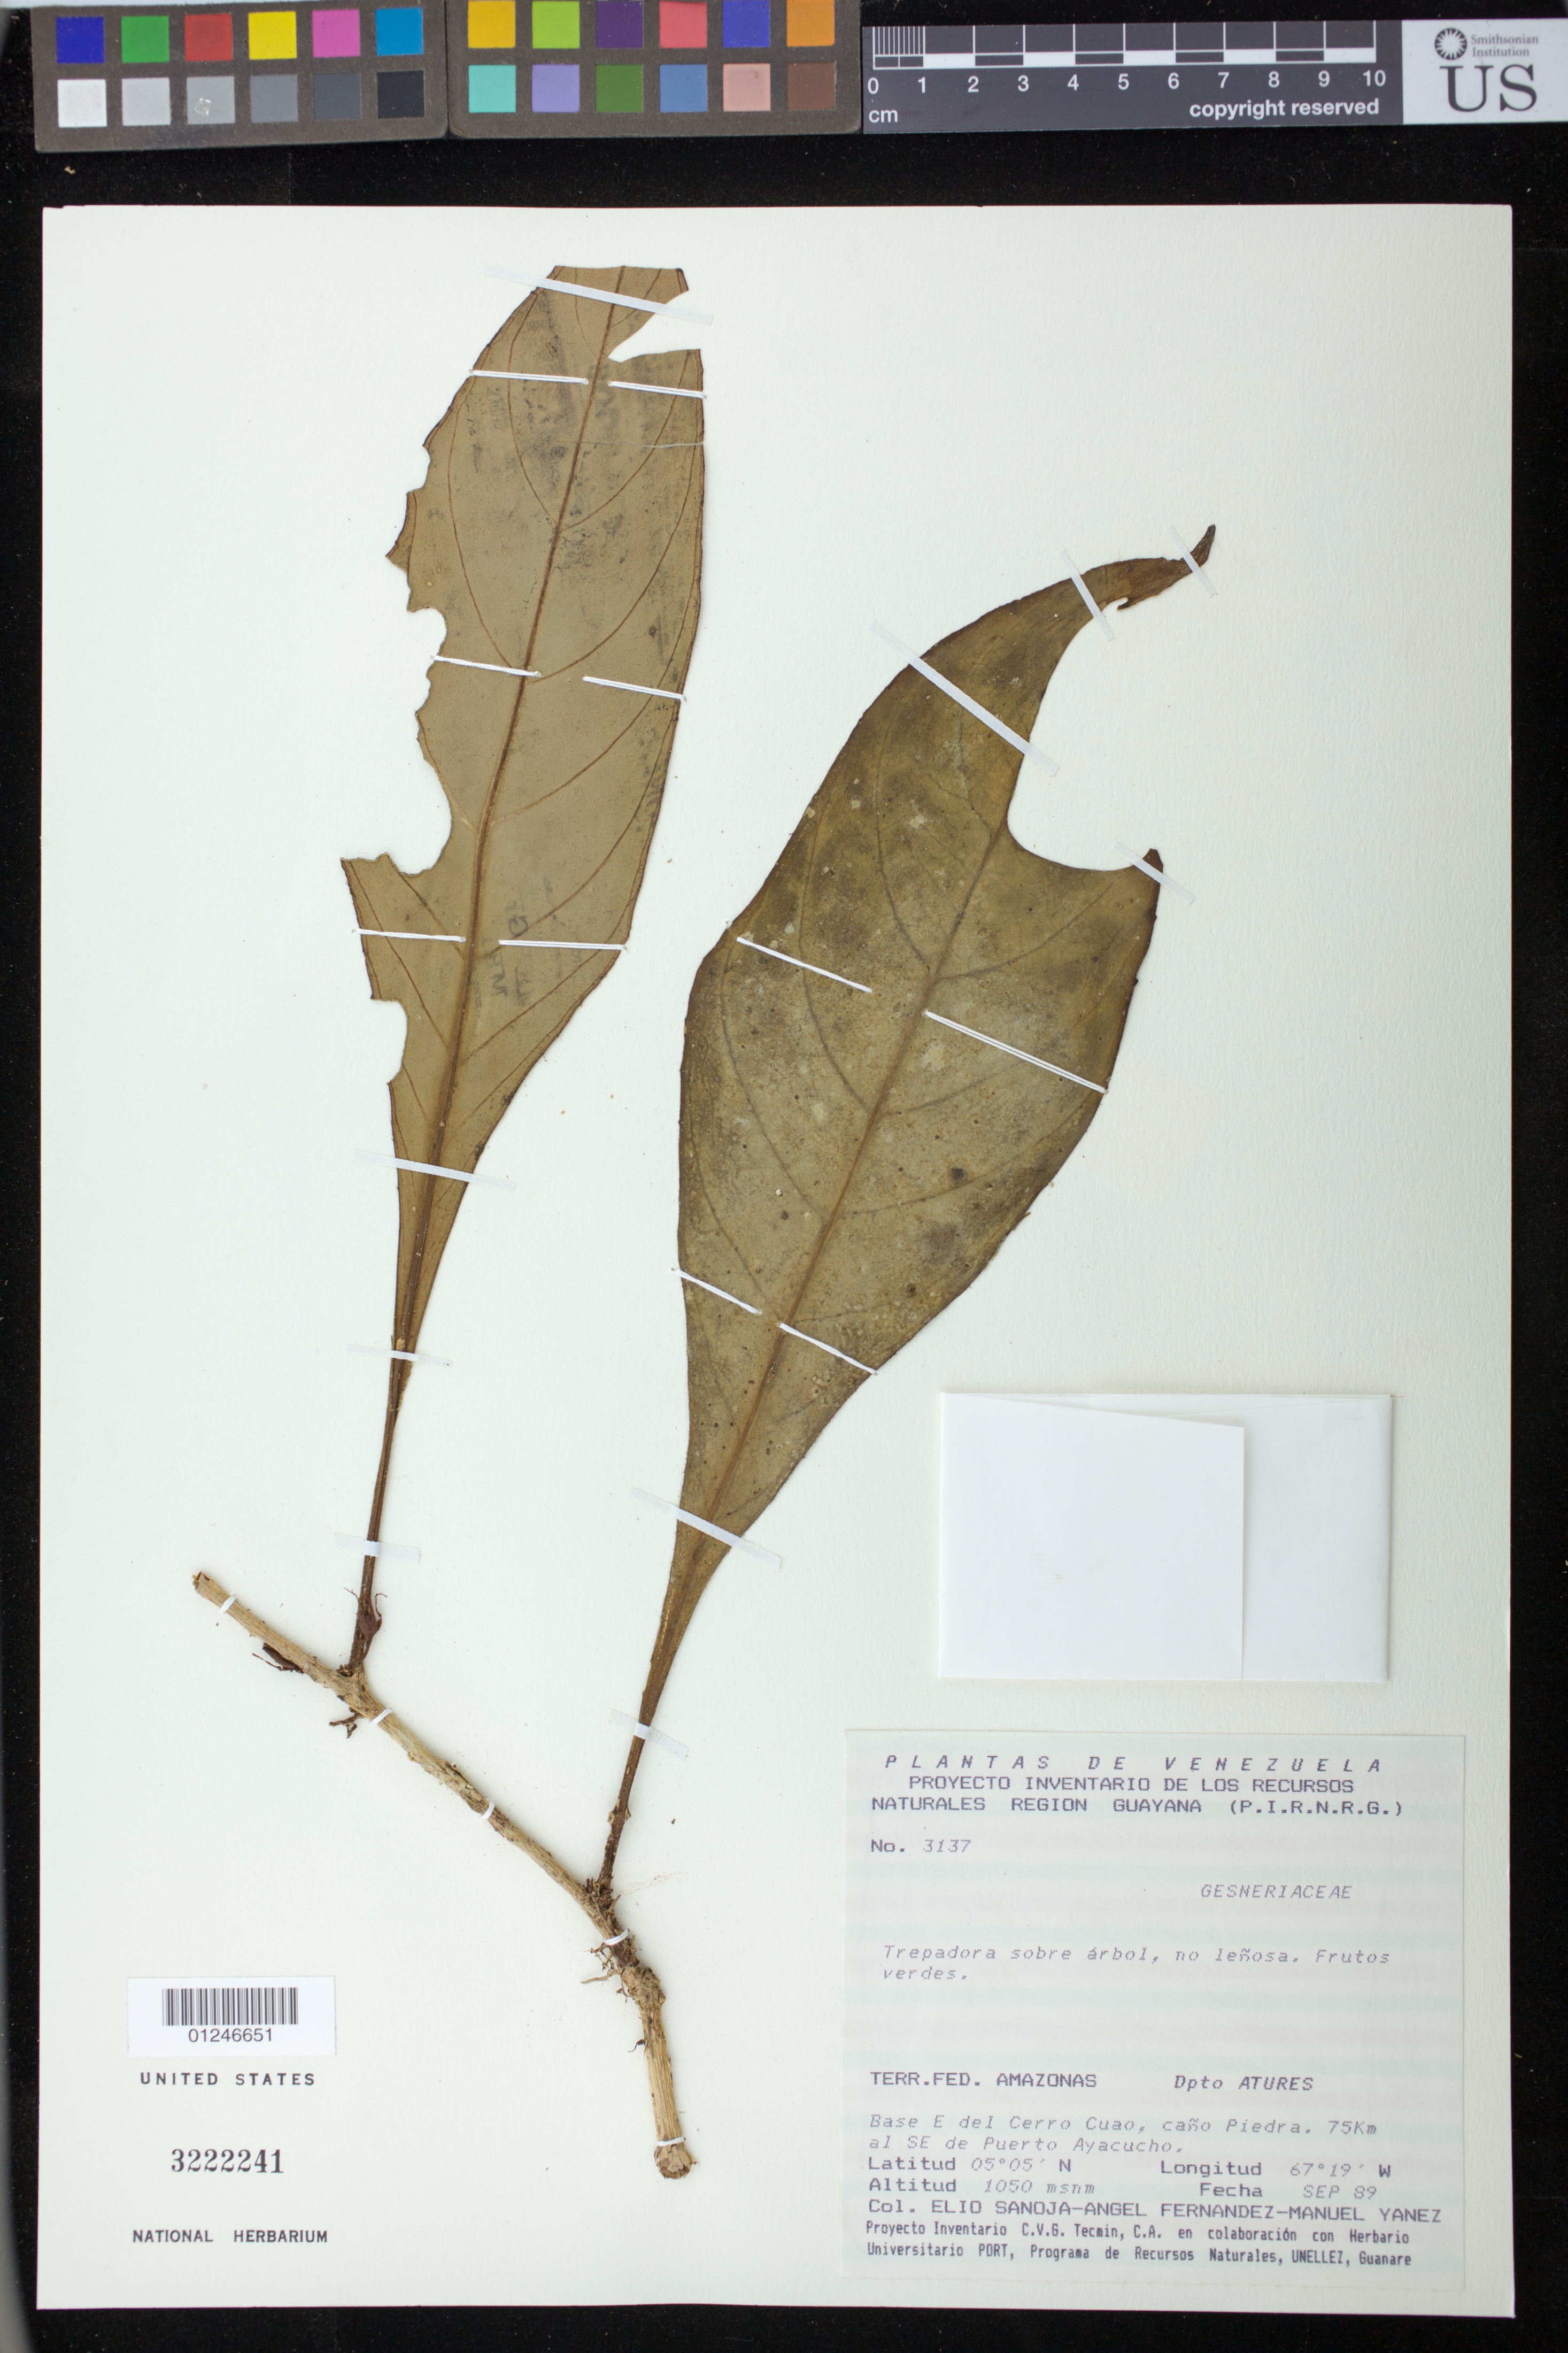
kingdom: Plantae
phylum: Tracheophyta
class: Magnoliopsida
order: Lamiales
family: Gesneriaceae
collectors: E. Sanoja-Angel, A. Fernández & M. Yánez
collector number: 3137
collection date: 1989-09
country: Venezuela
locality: Base E del Cerro Cuao, cano Piedra. 75km al SE de Puerto Ayacucho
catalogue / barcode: US 3222241